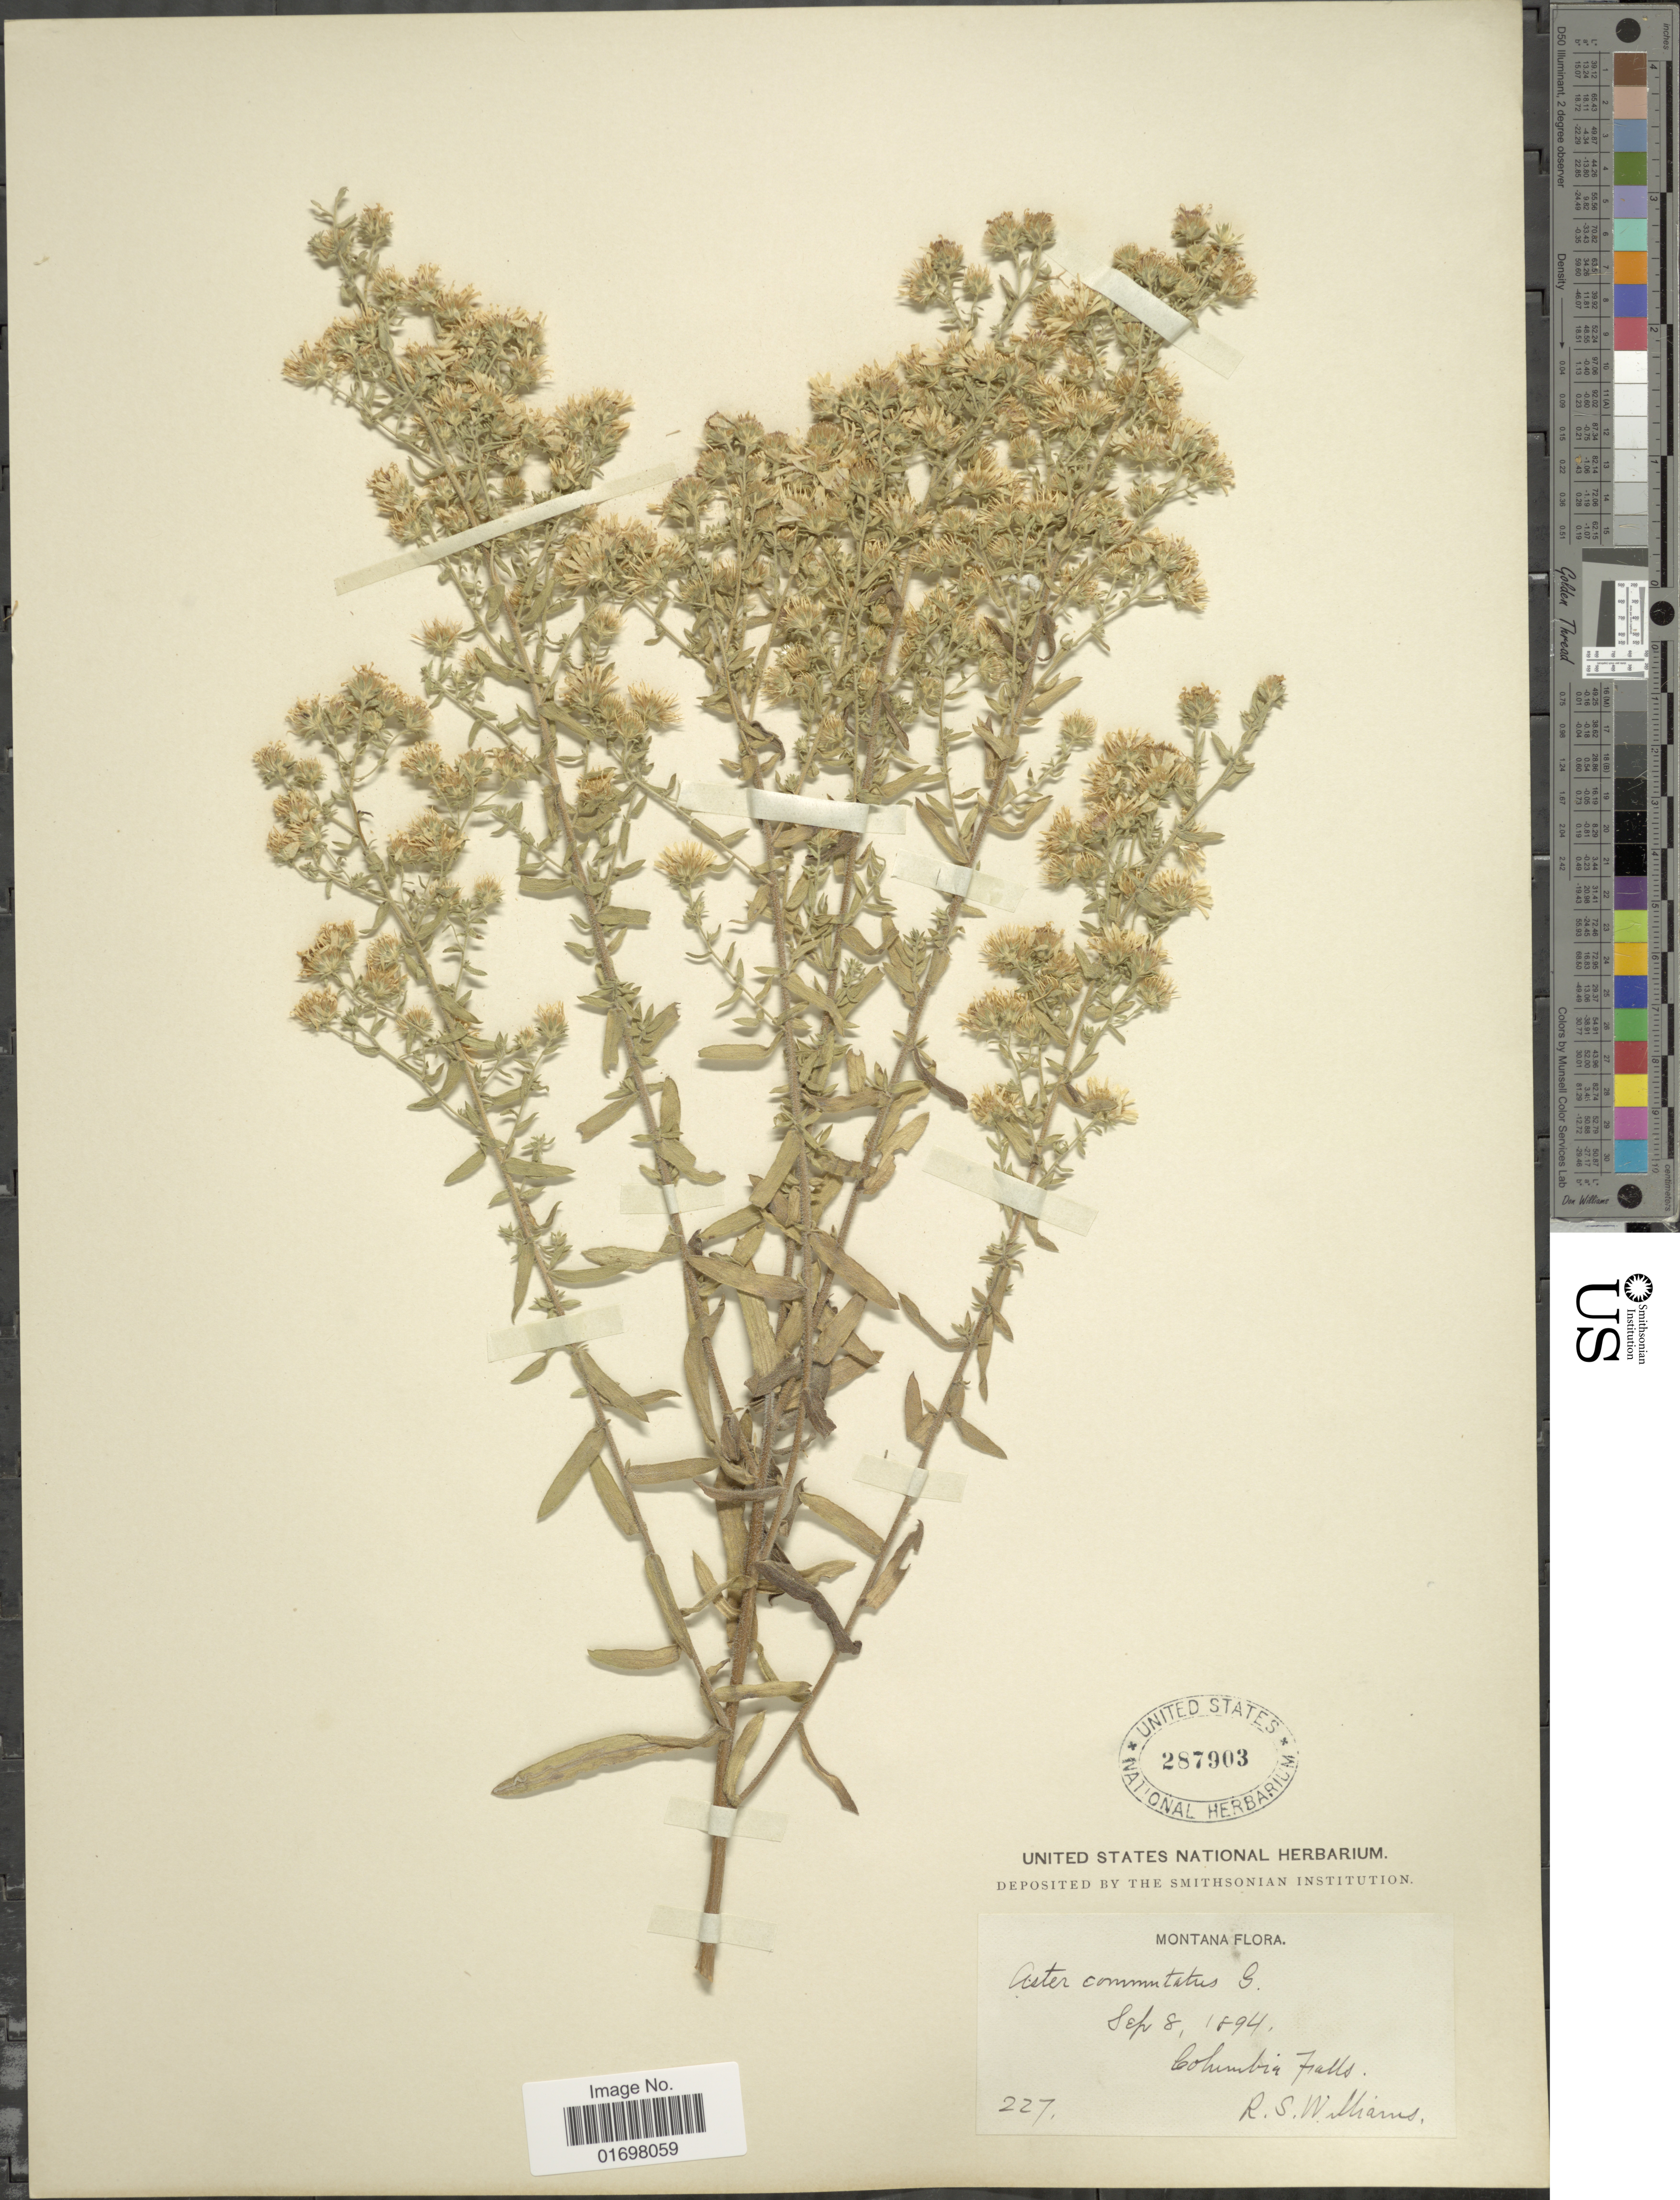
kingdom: Plantae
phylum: Tracheophyta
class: Magnoliopsida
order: Asterales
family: Asteraceae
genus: Symphyotrichum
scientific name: Symphyotrichum falcatum var. commutatum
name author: (Torr. & A. Gray) G.L. Nesom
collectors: R. S. Williams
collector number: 227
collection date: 1894-09-08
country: United States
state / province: Montana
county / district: Flathead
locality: Columbia Falls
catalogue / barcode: US 287903